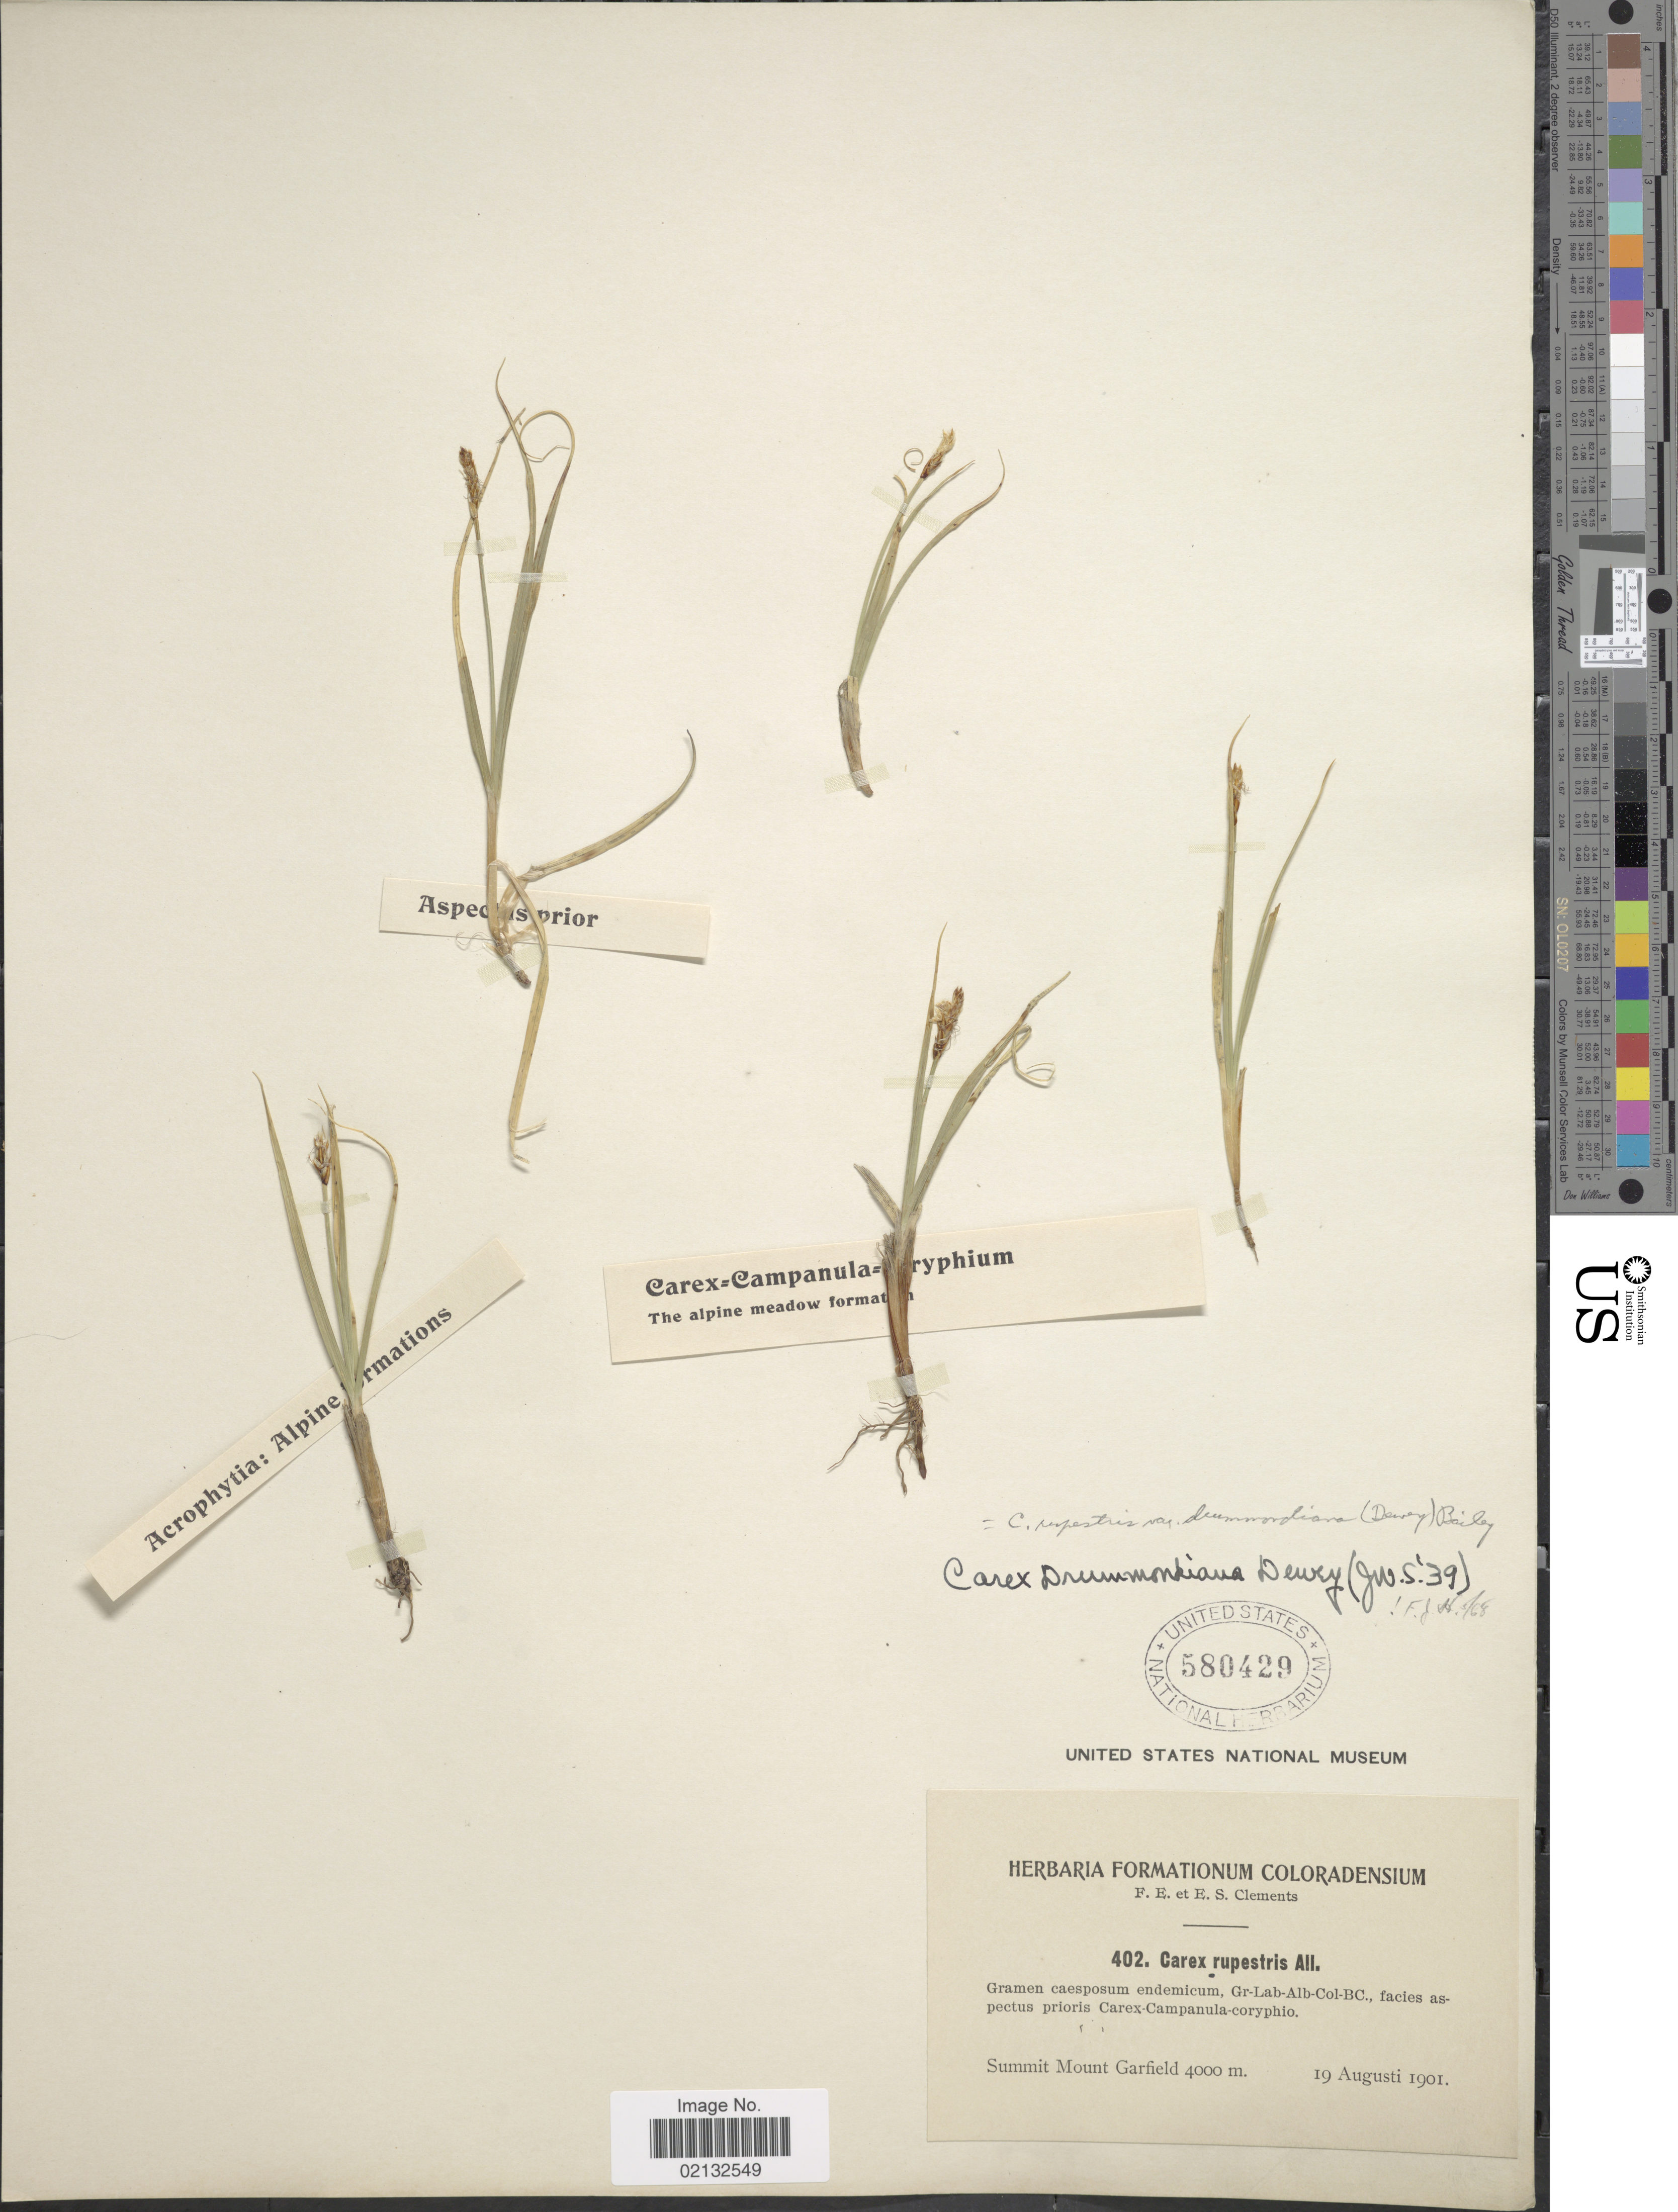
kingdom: Plantae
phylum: Tracheophyta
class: Liliopsida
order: Poales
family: Cyperaceae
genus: Carex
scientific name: Carex rupestris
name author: All.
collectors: F. E. Clements & E. S. Clements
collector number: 402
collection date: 1901-08-19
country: United States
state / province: New Hampshire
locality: Gramen caesposum endemicum, Gr-Lab-Alb-Col-BC., Summit Mount Garfield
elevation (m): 4000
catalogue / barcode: US 580429